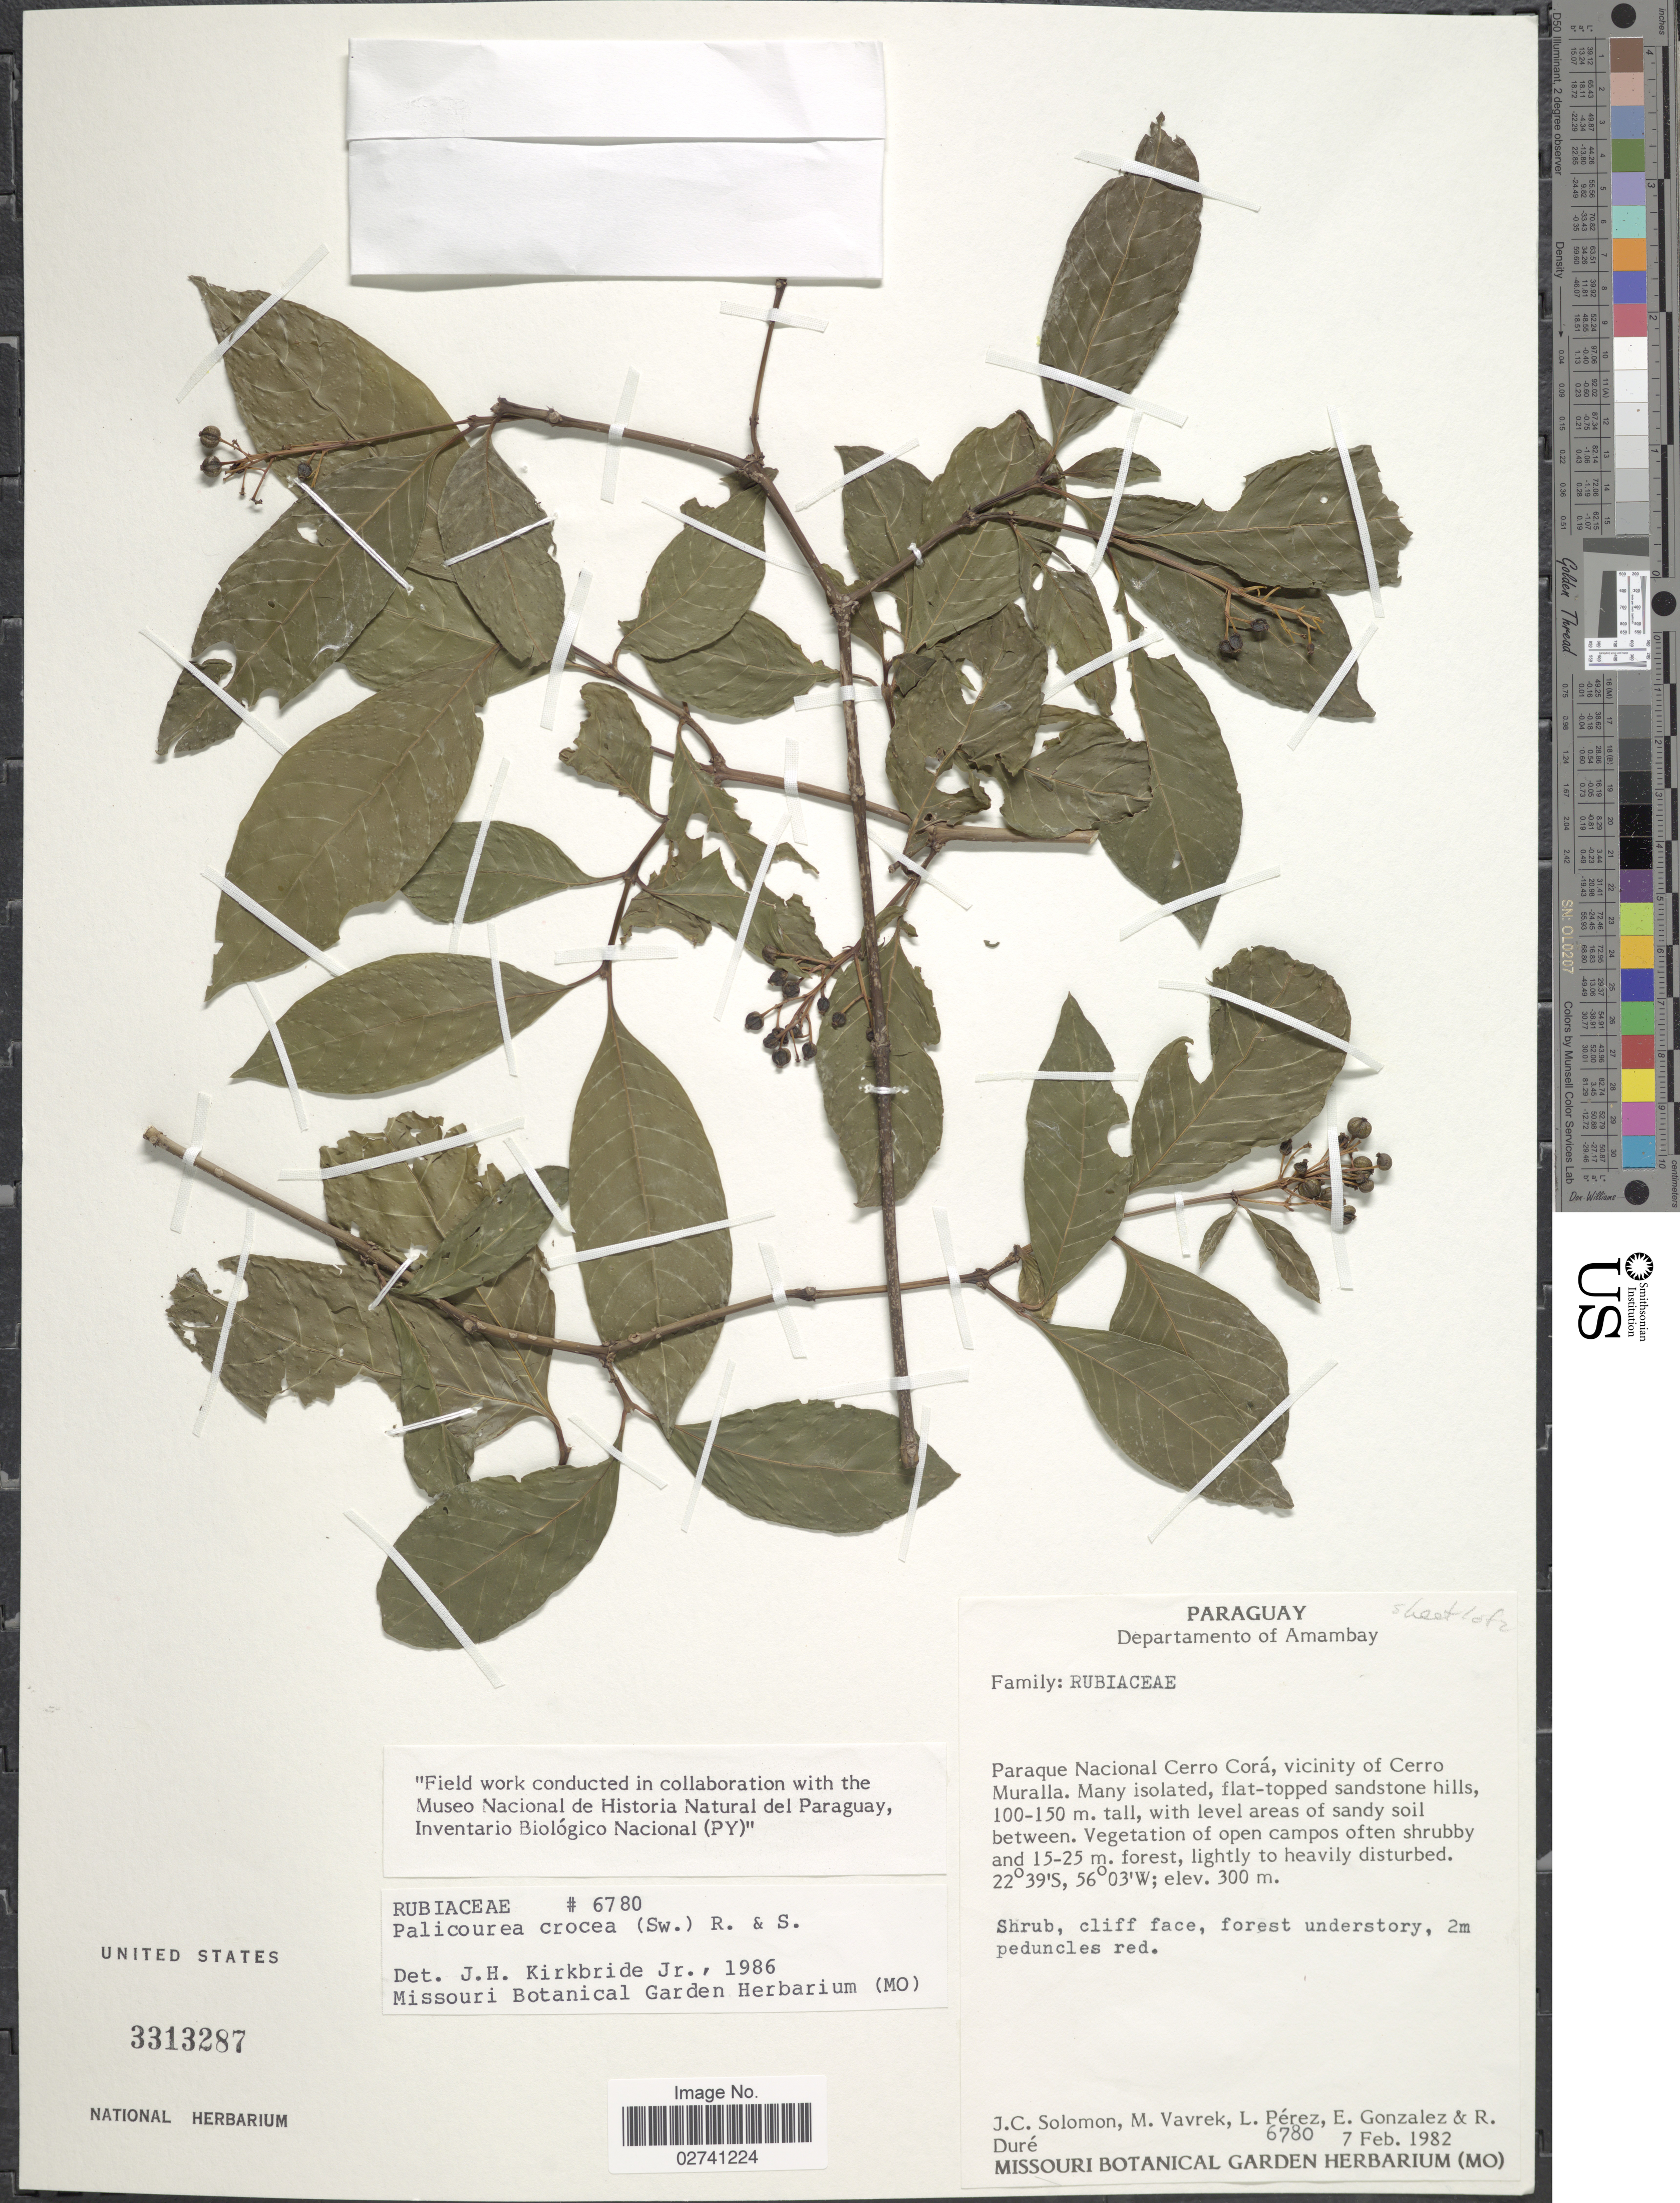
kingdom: Plantae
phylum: Tracheophyta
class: Magnoliopsida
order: Gentianales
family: Rubiaceae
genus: Palicourea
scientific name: Palicourea crocea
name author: (Sw.) Schult.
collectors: J. C. Solomon, M. Vavrek, L. Pérez, E. Gonzalez & R. Duré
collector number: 6780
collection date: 1982-02-07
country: Paraguay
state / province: Amambay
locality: Paraque Nacional Cerro Corá, vicinity of Cerro Muralla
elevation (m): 300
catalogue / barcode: US 3313287